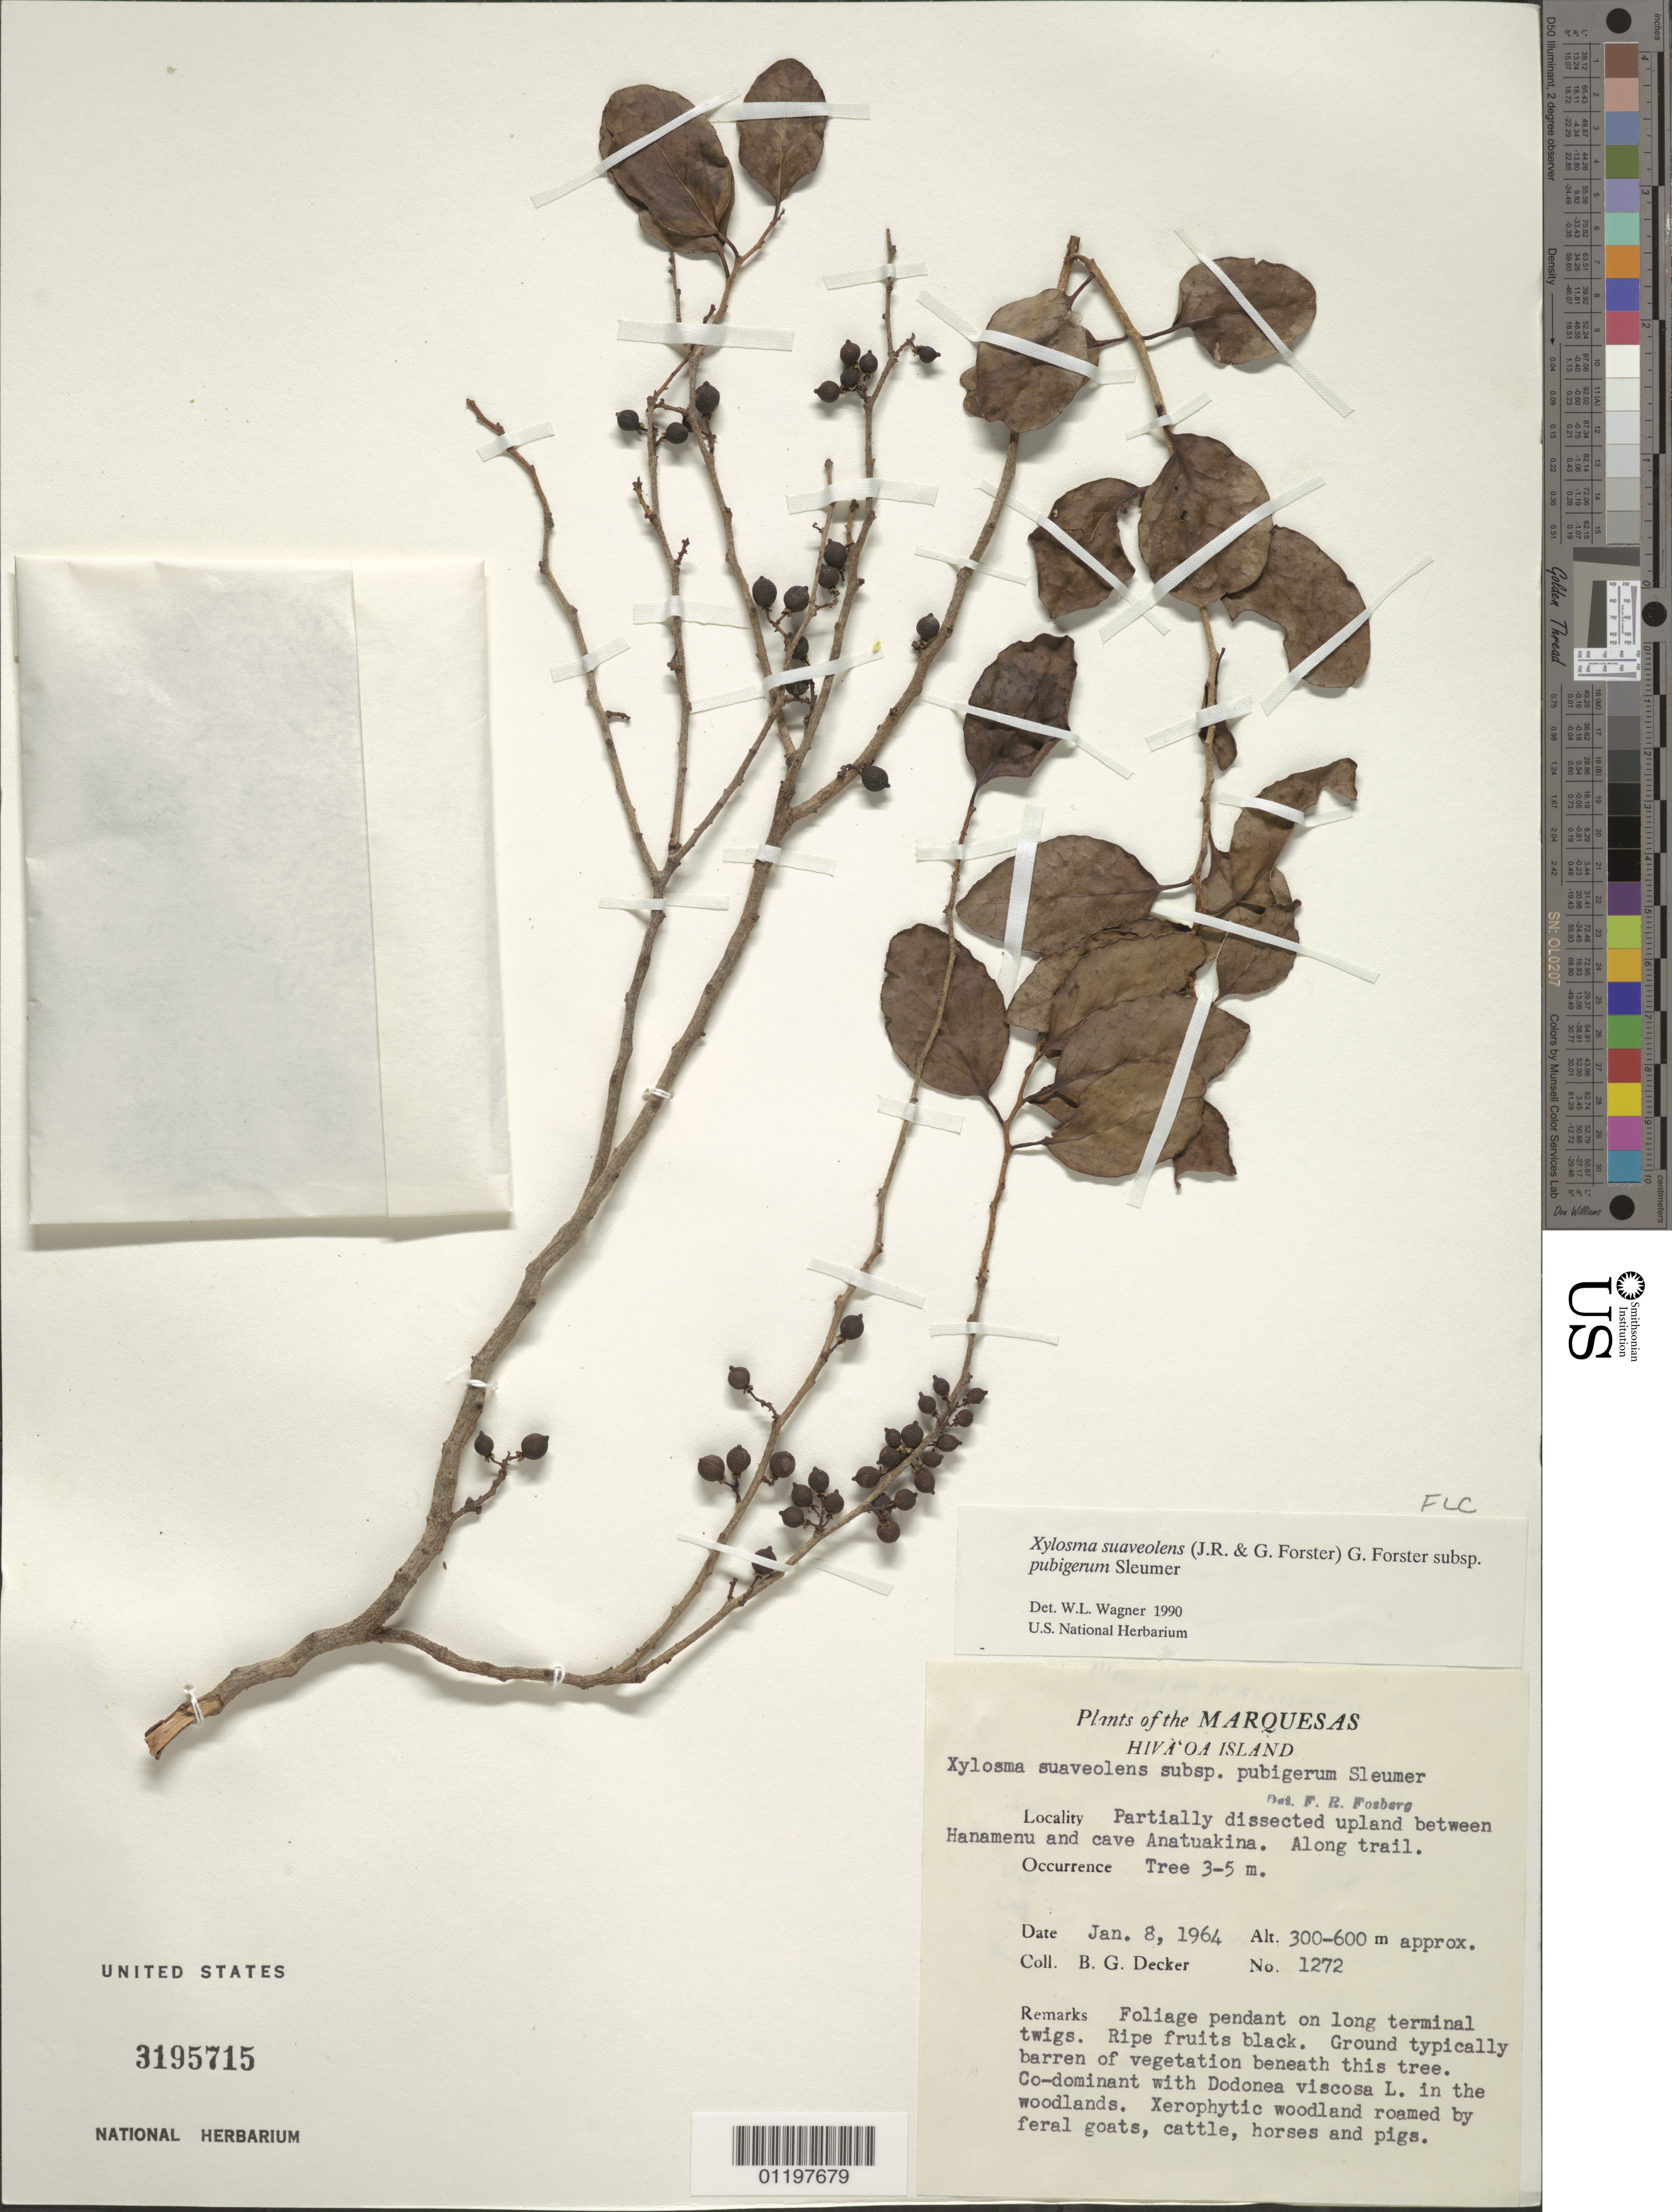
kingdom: Plantae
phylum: Tracheophyta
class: Magnoliopsida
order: Malpighiales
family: Salicaceae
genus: Xylosma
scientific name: Xylosma suaveolens subsp. pubigera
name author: Sleumer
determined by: Wagner, W. L., (BOT), Smithsonian Institution - National Museum of Natural History (UNITED STATES)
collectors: B. G. Decker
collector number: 1272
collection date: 1964-01-08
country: French Polynesia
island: Hiva Oa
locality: partially dissected upland between Hanamenu and cave Anatuakina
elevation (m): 300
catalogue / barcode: US 3195715